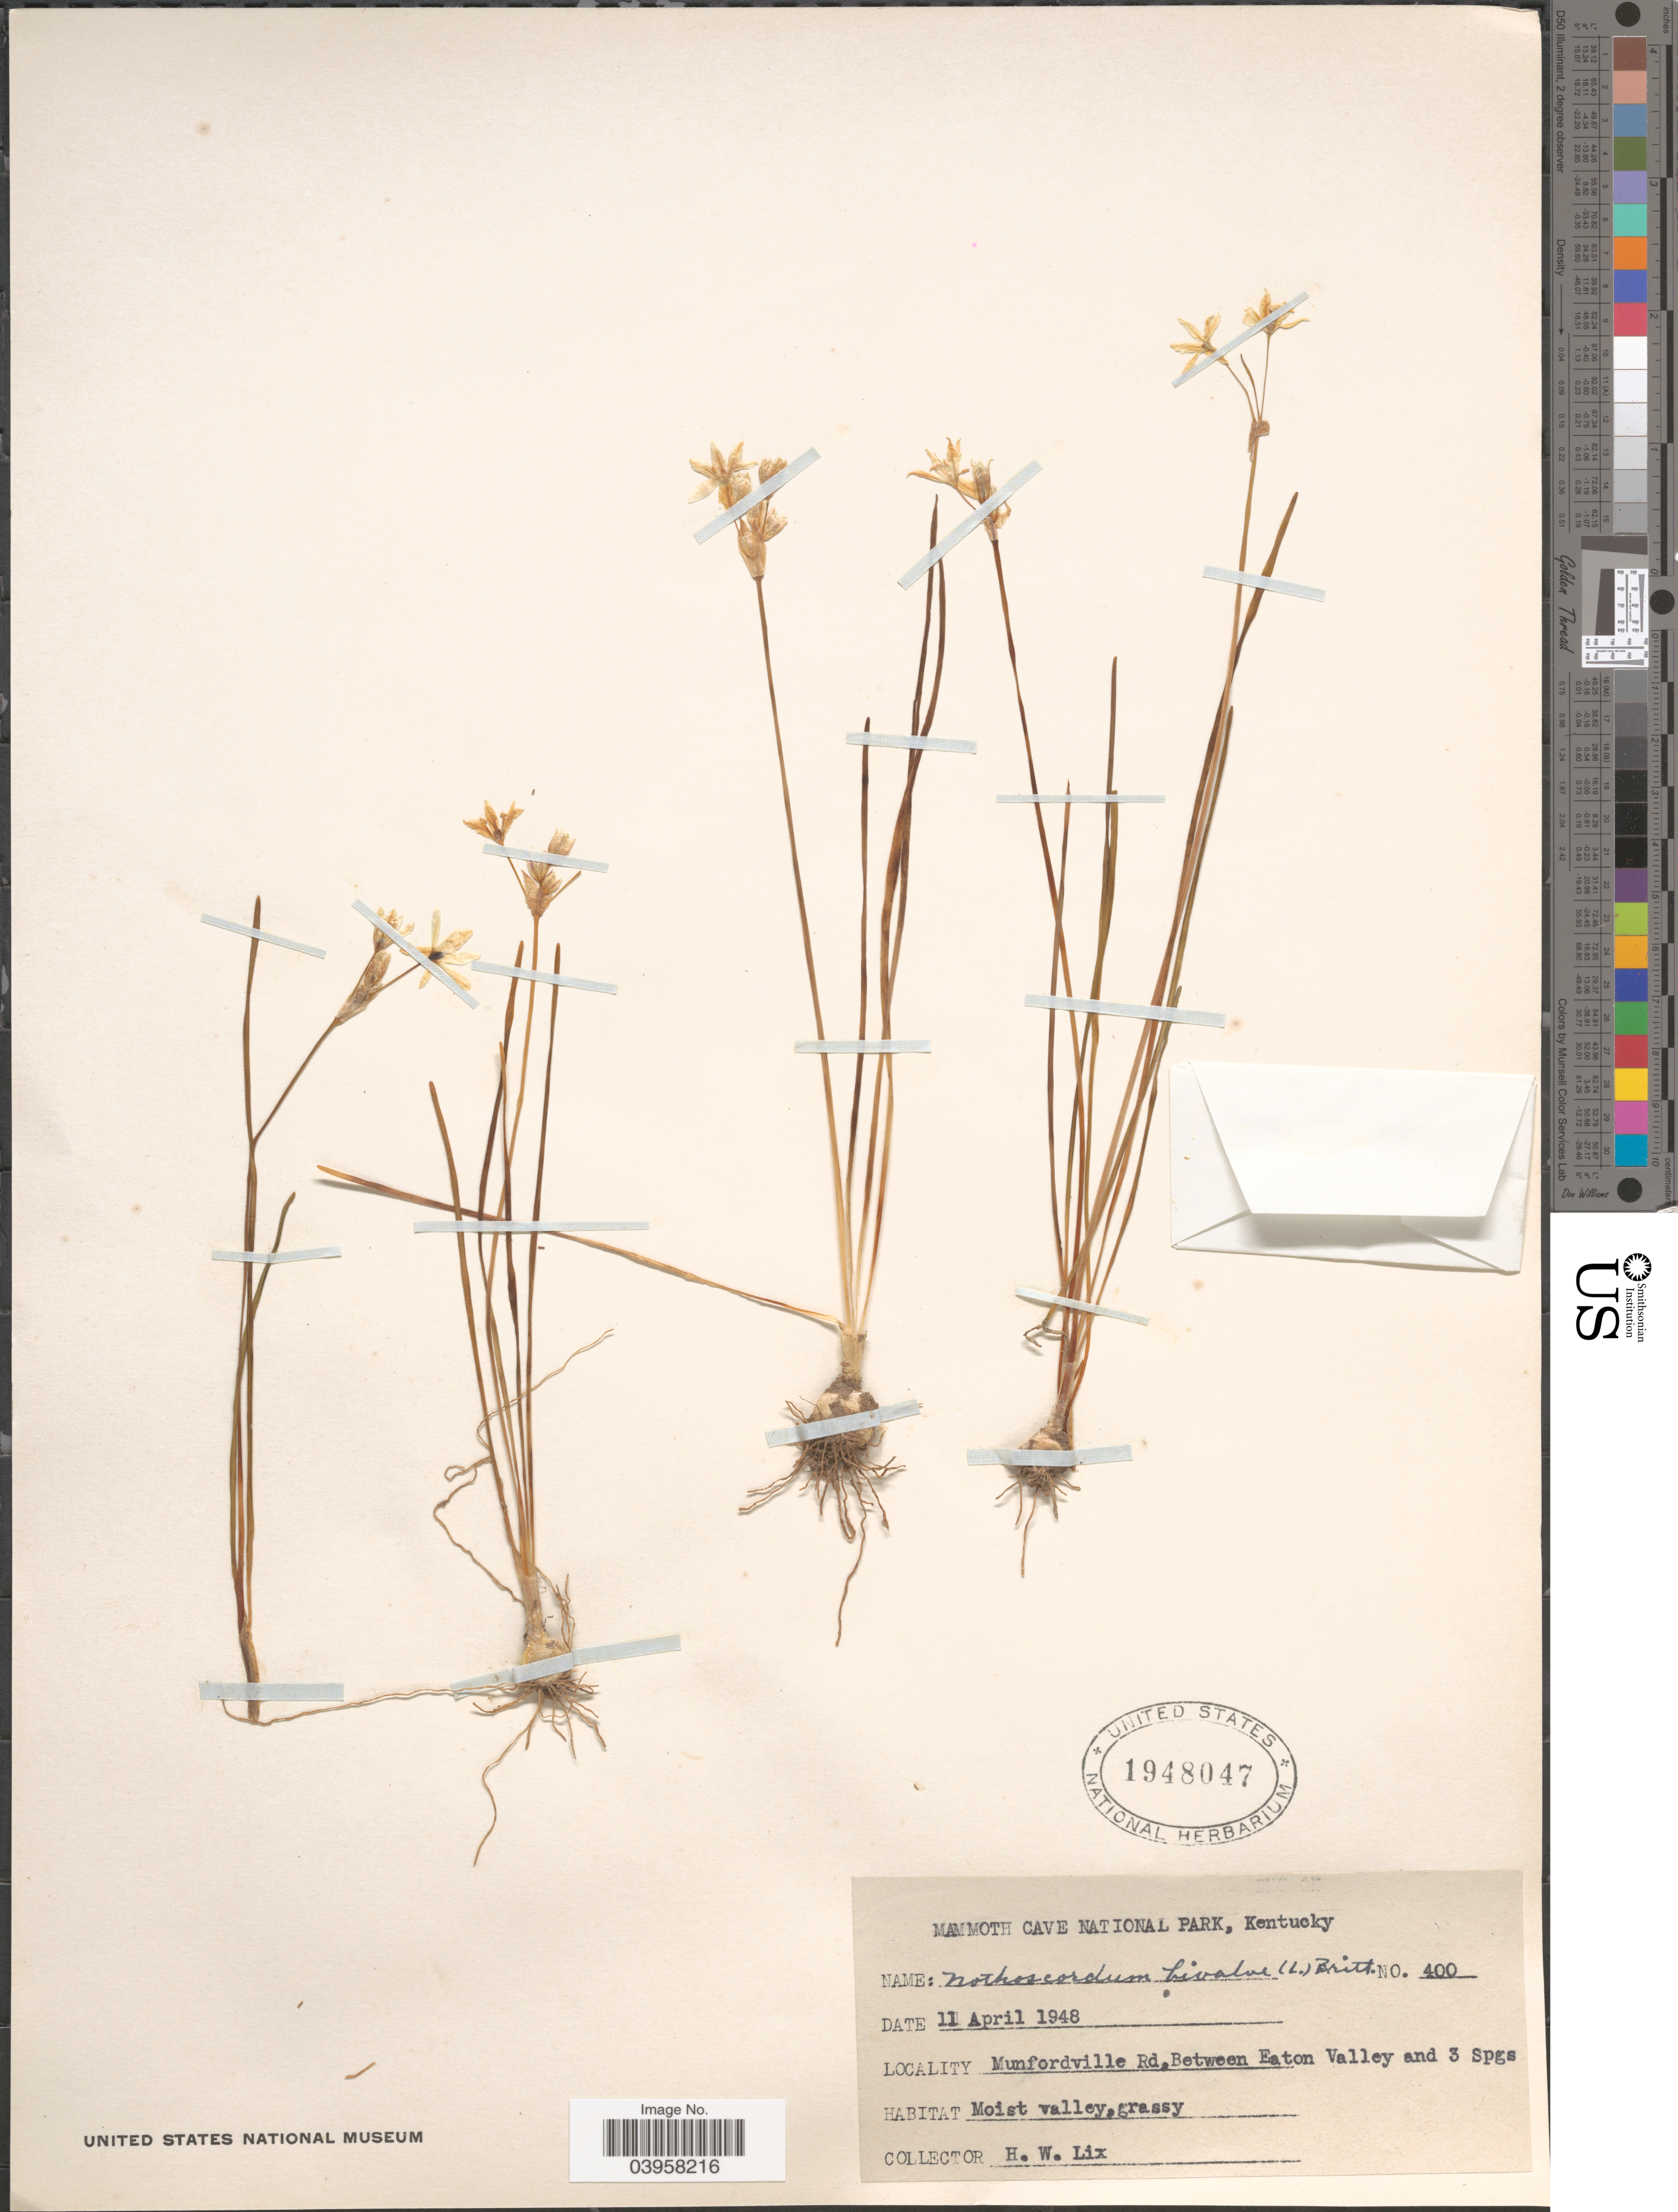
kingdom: Plantae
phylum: Tracheophyta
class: Liliopsida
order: Asparagales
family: Amaryllidaceae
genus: Nothoscordum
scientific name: Nothoscordum bivalve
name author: (L.) Britton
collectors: H. W. Lix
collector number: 400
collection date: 1948-04-11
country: United States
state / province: Kentucky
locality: Mammoth Cave National Park. Munfordville Rd. Between Eaton Valley and 3 Spgs. Moist valley, grassy.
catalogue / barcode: US 1948047